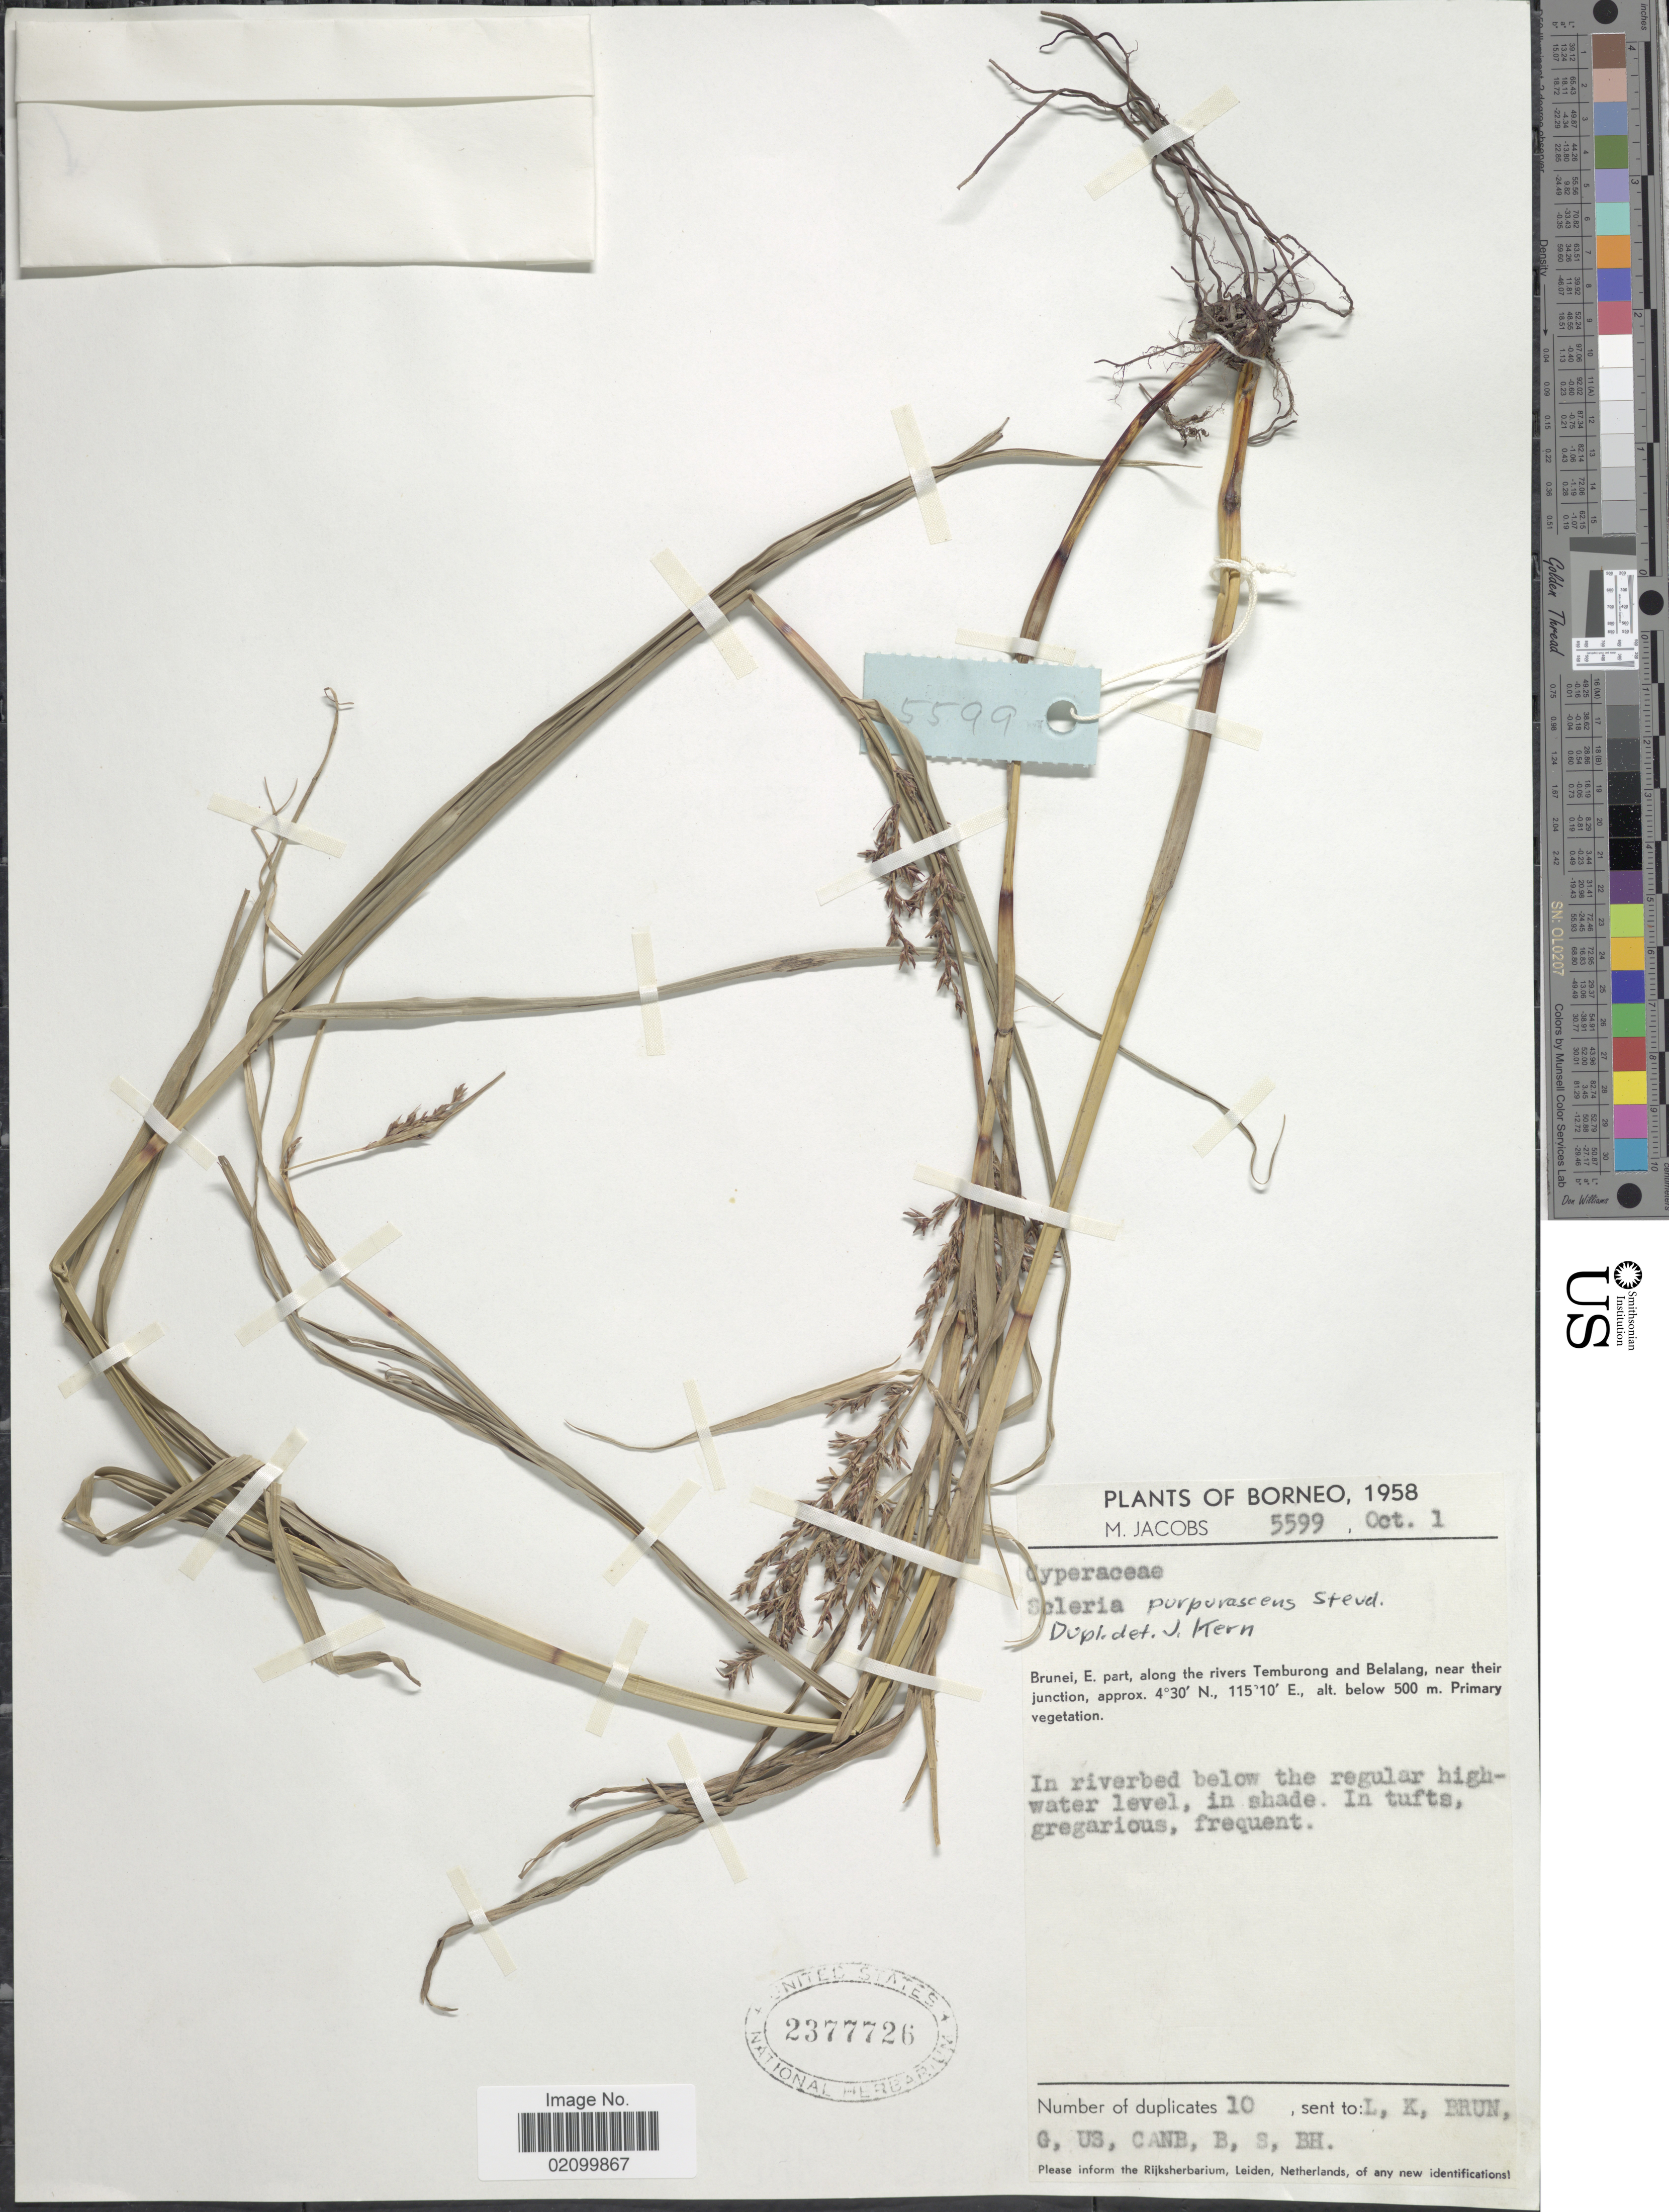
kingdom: Plantae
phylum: Tracheophyta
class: Liliopsida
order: Poales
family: Cyperaceae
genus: Scleria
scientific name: Scleria purpurascens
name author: Steud.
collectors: M. Jacobs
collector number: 5599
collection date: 1958-10-01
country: Brunei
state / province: Brunei and Muara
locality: Borneo, Brunei, E. part, along the rivers Temburong and Belalang, near their junction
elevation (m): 500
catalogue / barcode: US 2377726